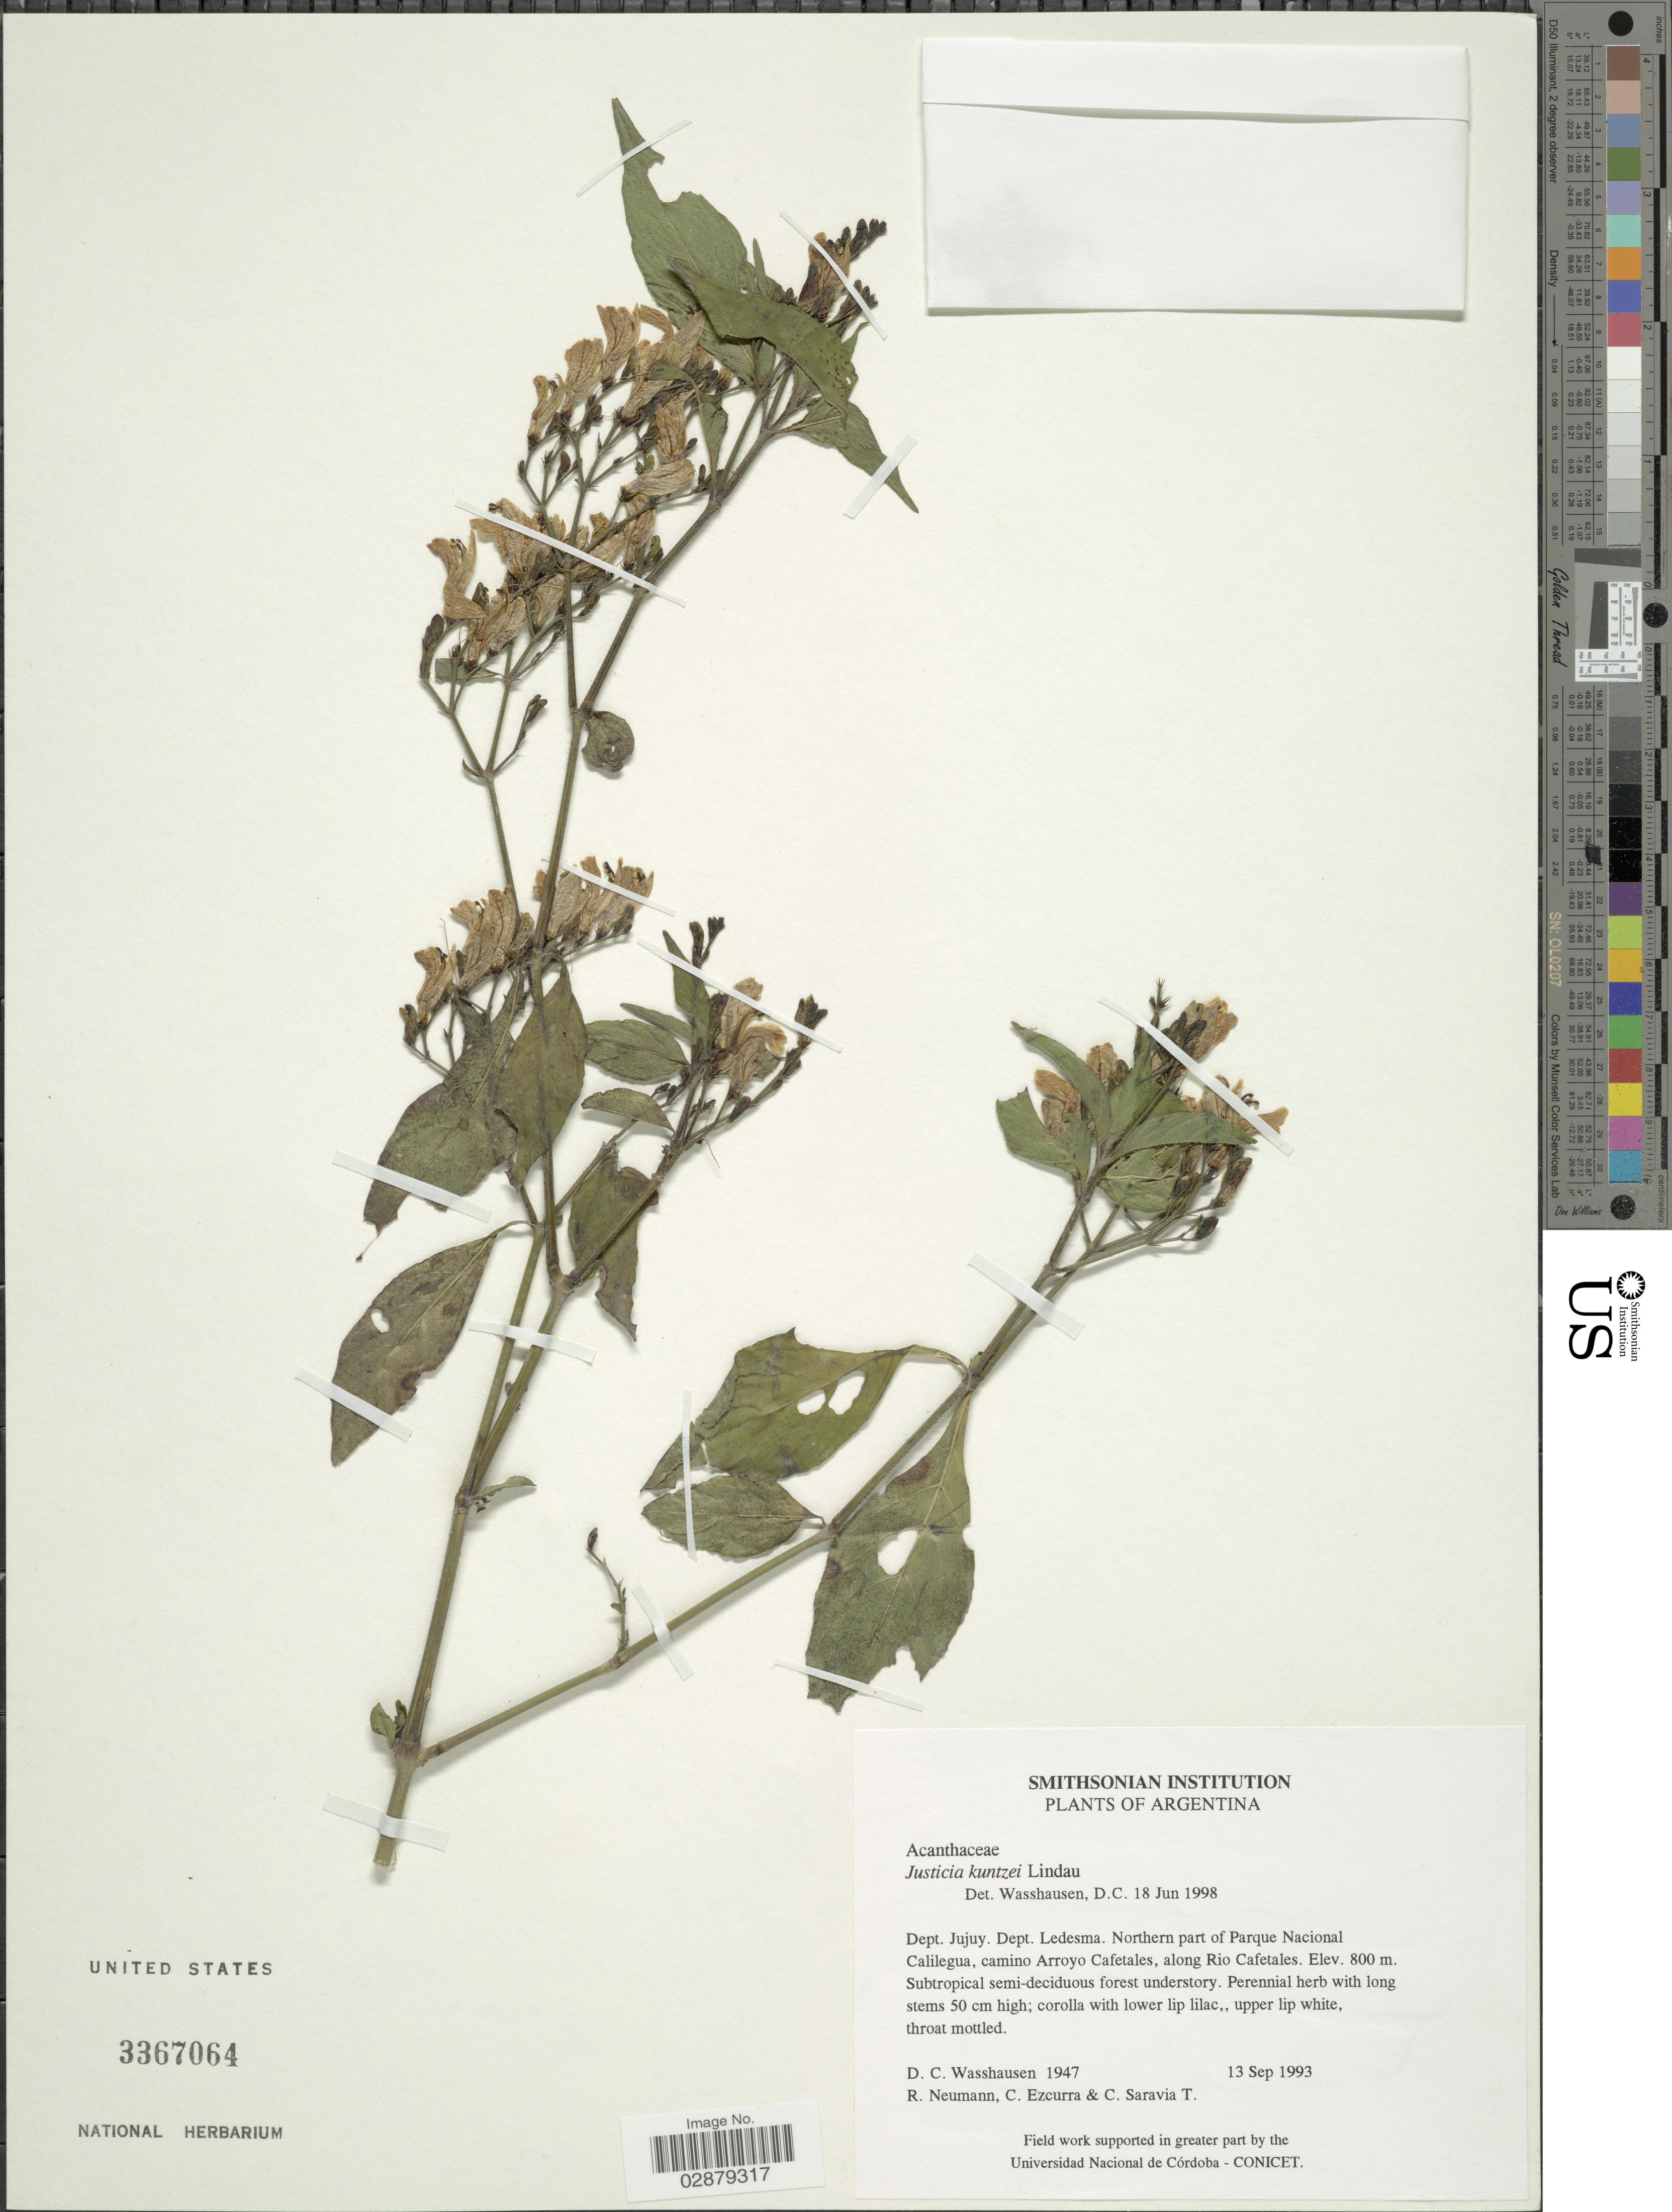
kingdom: Plantae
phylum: Tracheophyta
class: Magnoliopsida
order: Lamiales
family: Acanthaceae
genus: Justicia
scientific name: Justicia kuntzei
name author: Lindau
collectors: D. C. Wasshausen, R. Neumann, C. Ezcurra & C. Saravia T.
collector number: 1947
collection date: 1993-09-13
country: Argentina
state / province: Jujuy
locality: Dept. Jujuy. Dept. Ledesma. Northern part of Parque Nacional Calilegua, camino Arroyo Cafetales, along Rio Cafetales.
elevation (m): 800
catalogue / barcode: US 3367064